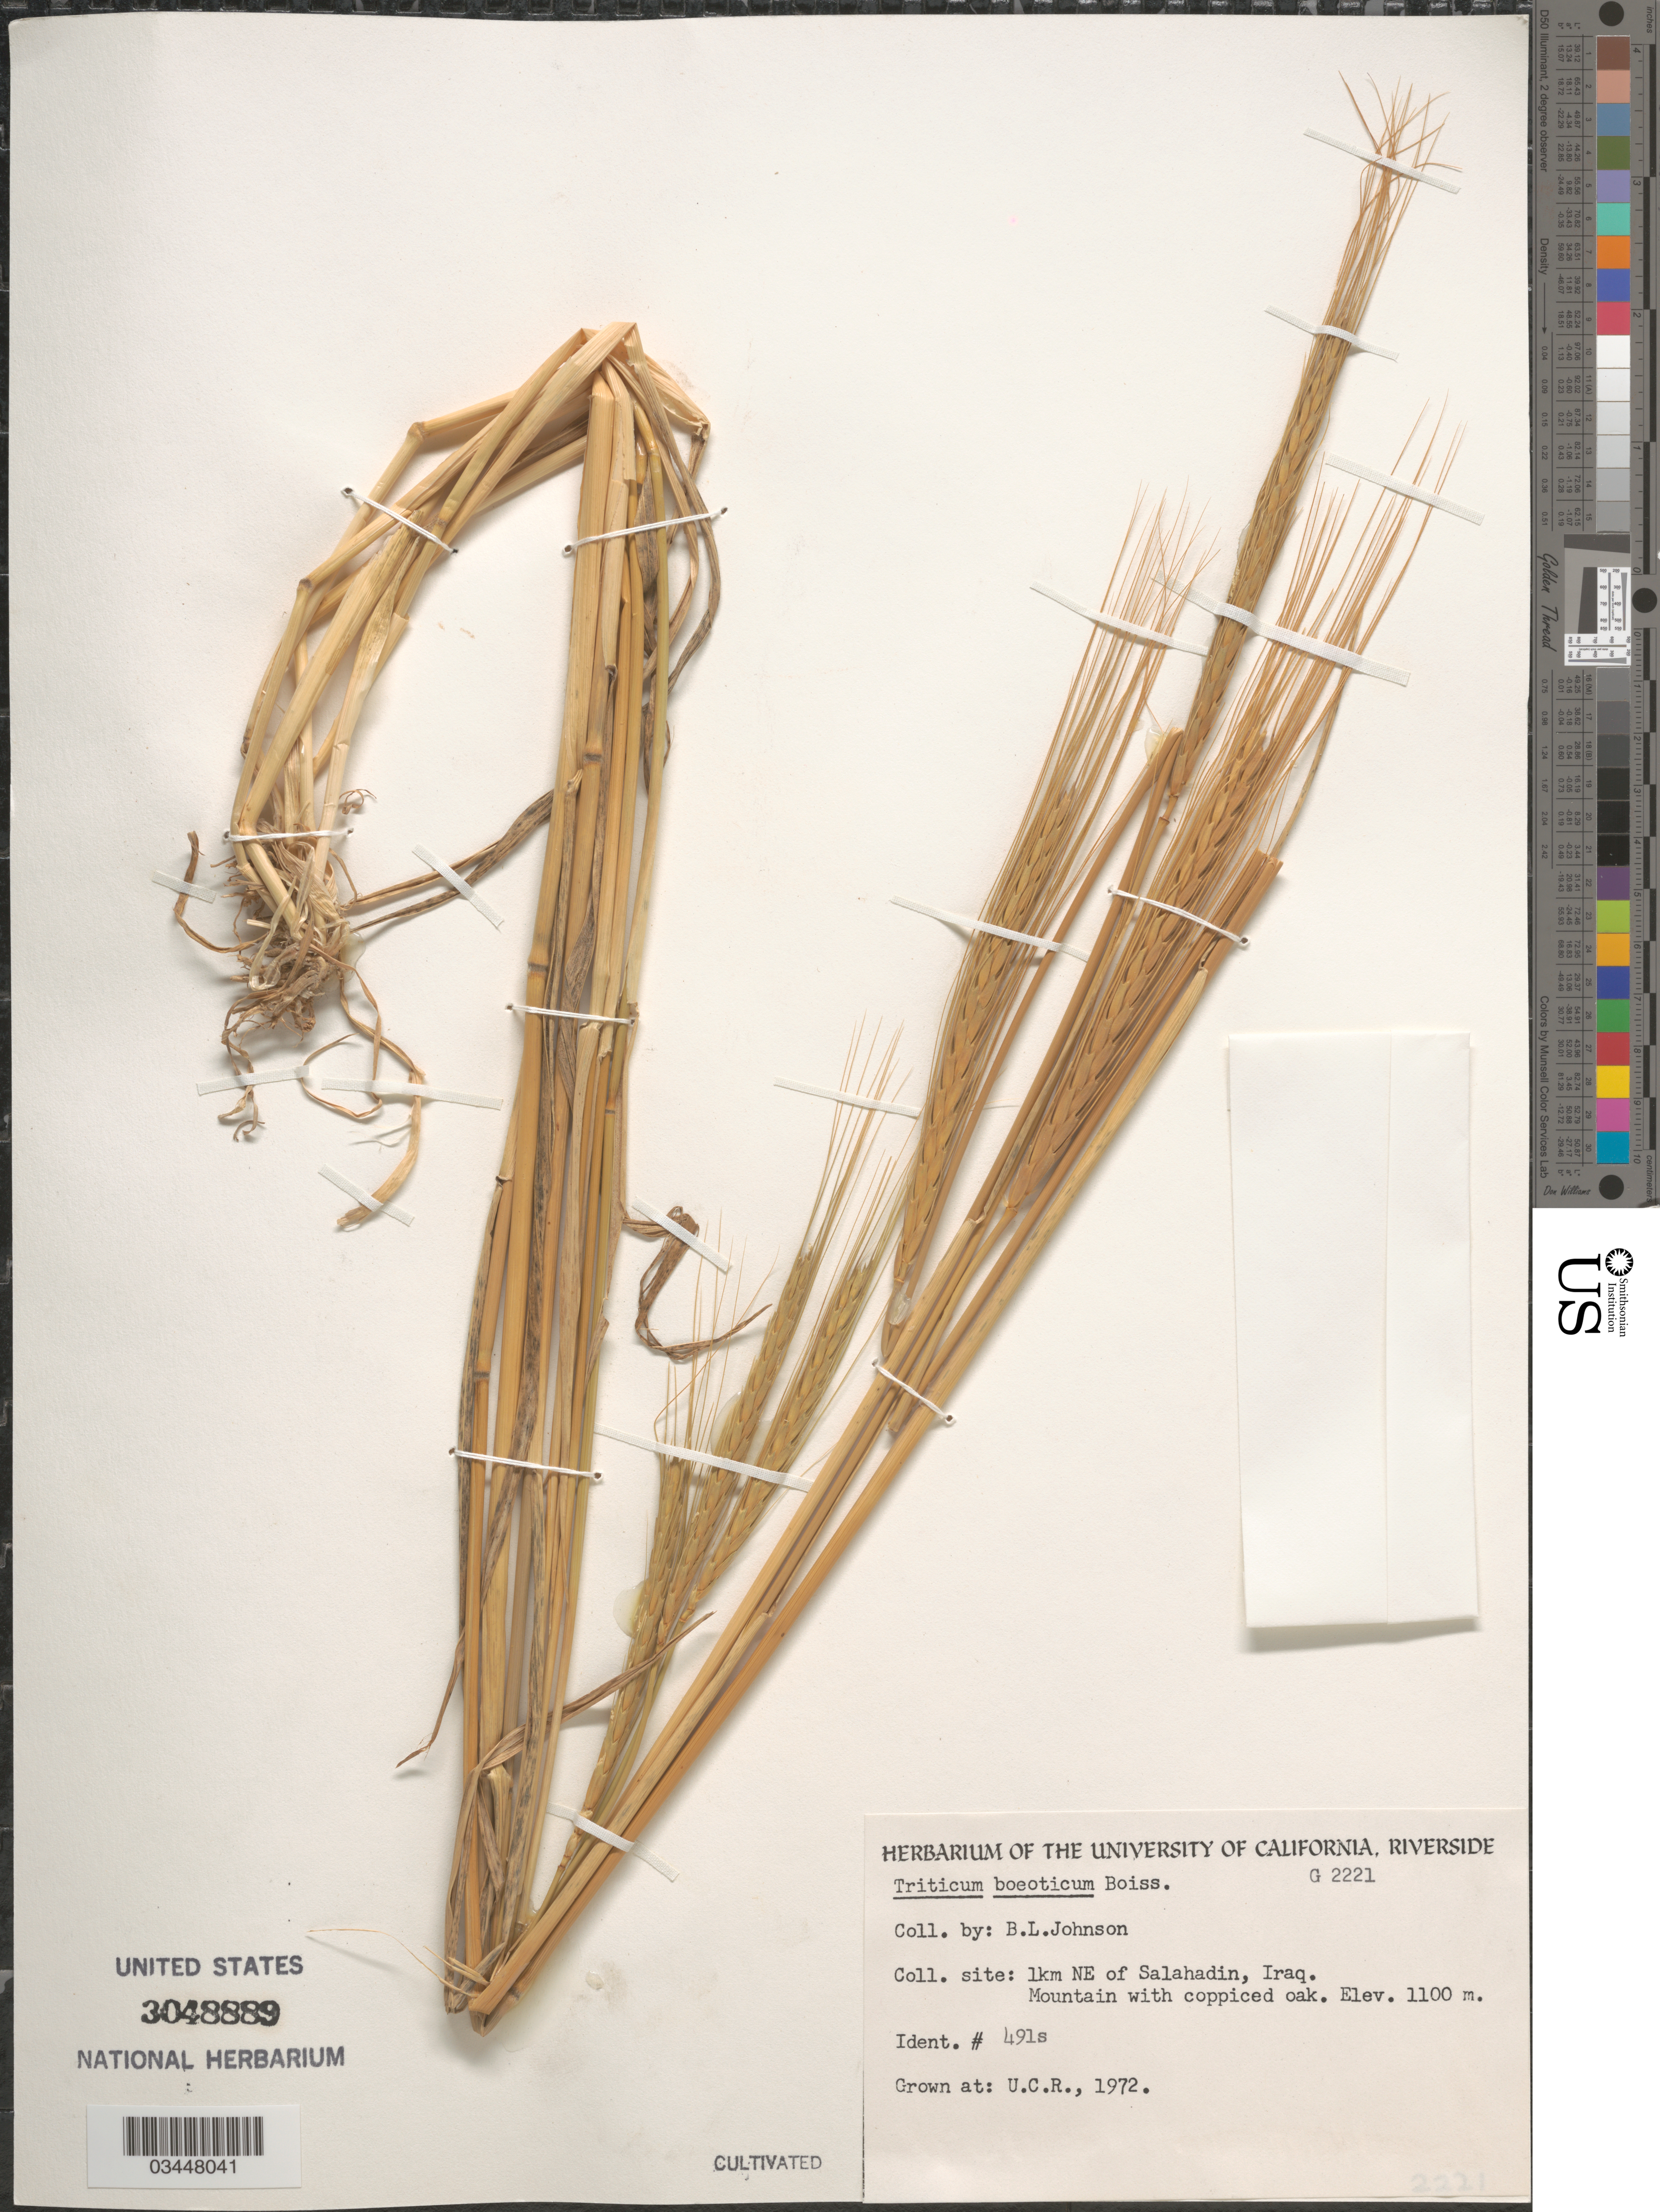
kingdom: Plantae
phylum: Tracheophyta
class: Liliopsida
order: Poales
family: Poaceae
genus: Triticum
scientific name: Triticum boeoticum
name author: Boiss.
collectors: ex herb. Univ. of California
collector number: G2221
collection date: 1972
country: United States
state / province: California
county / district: Riverside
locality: U.C.R.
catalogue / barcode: US 3048889